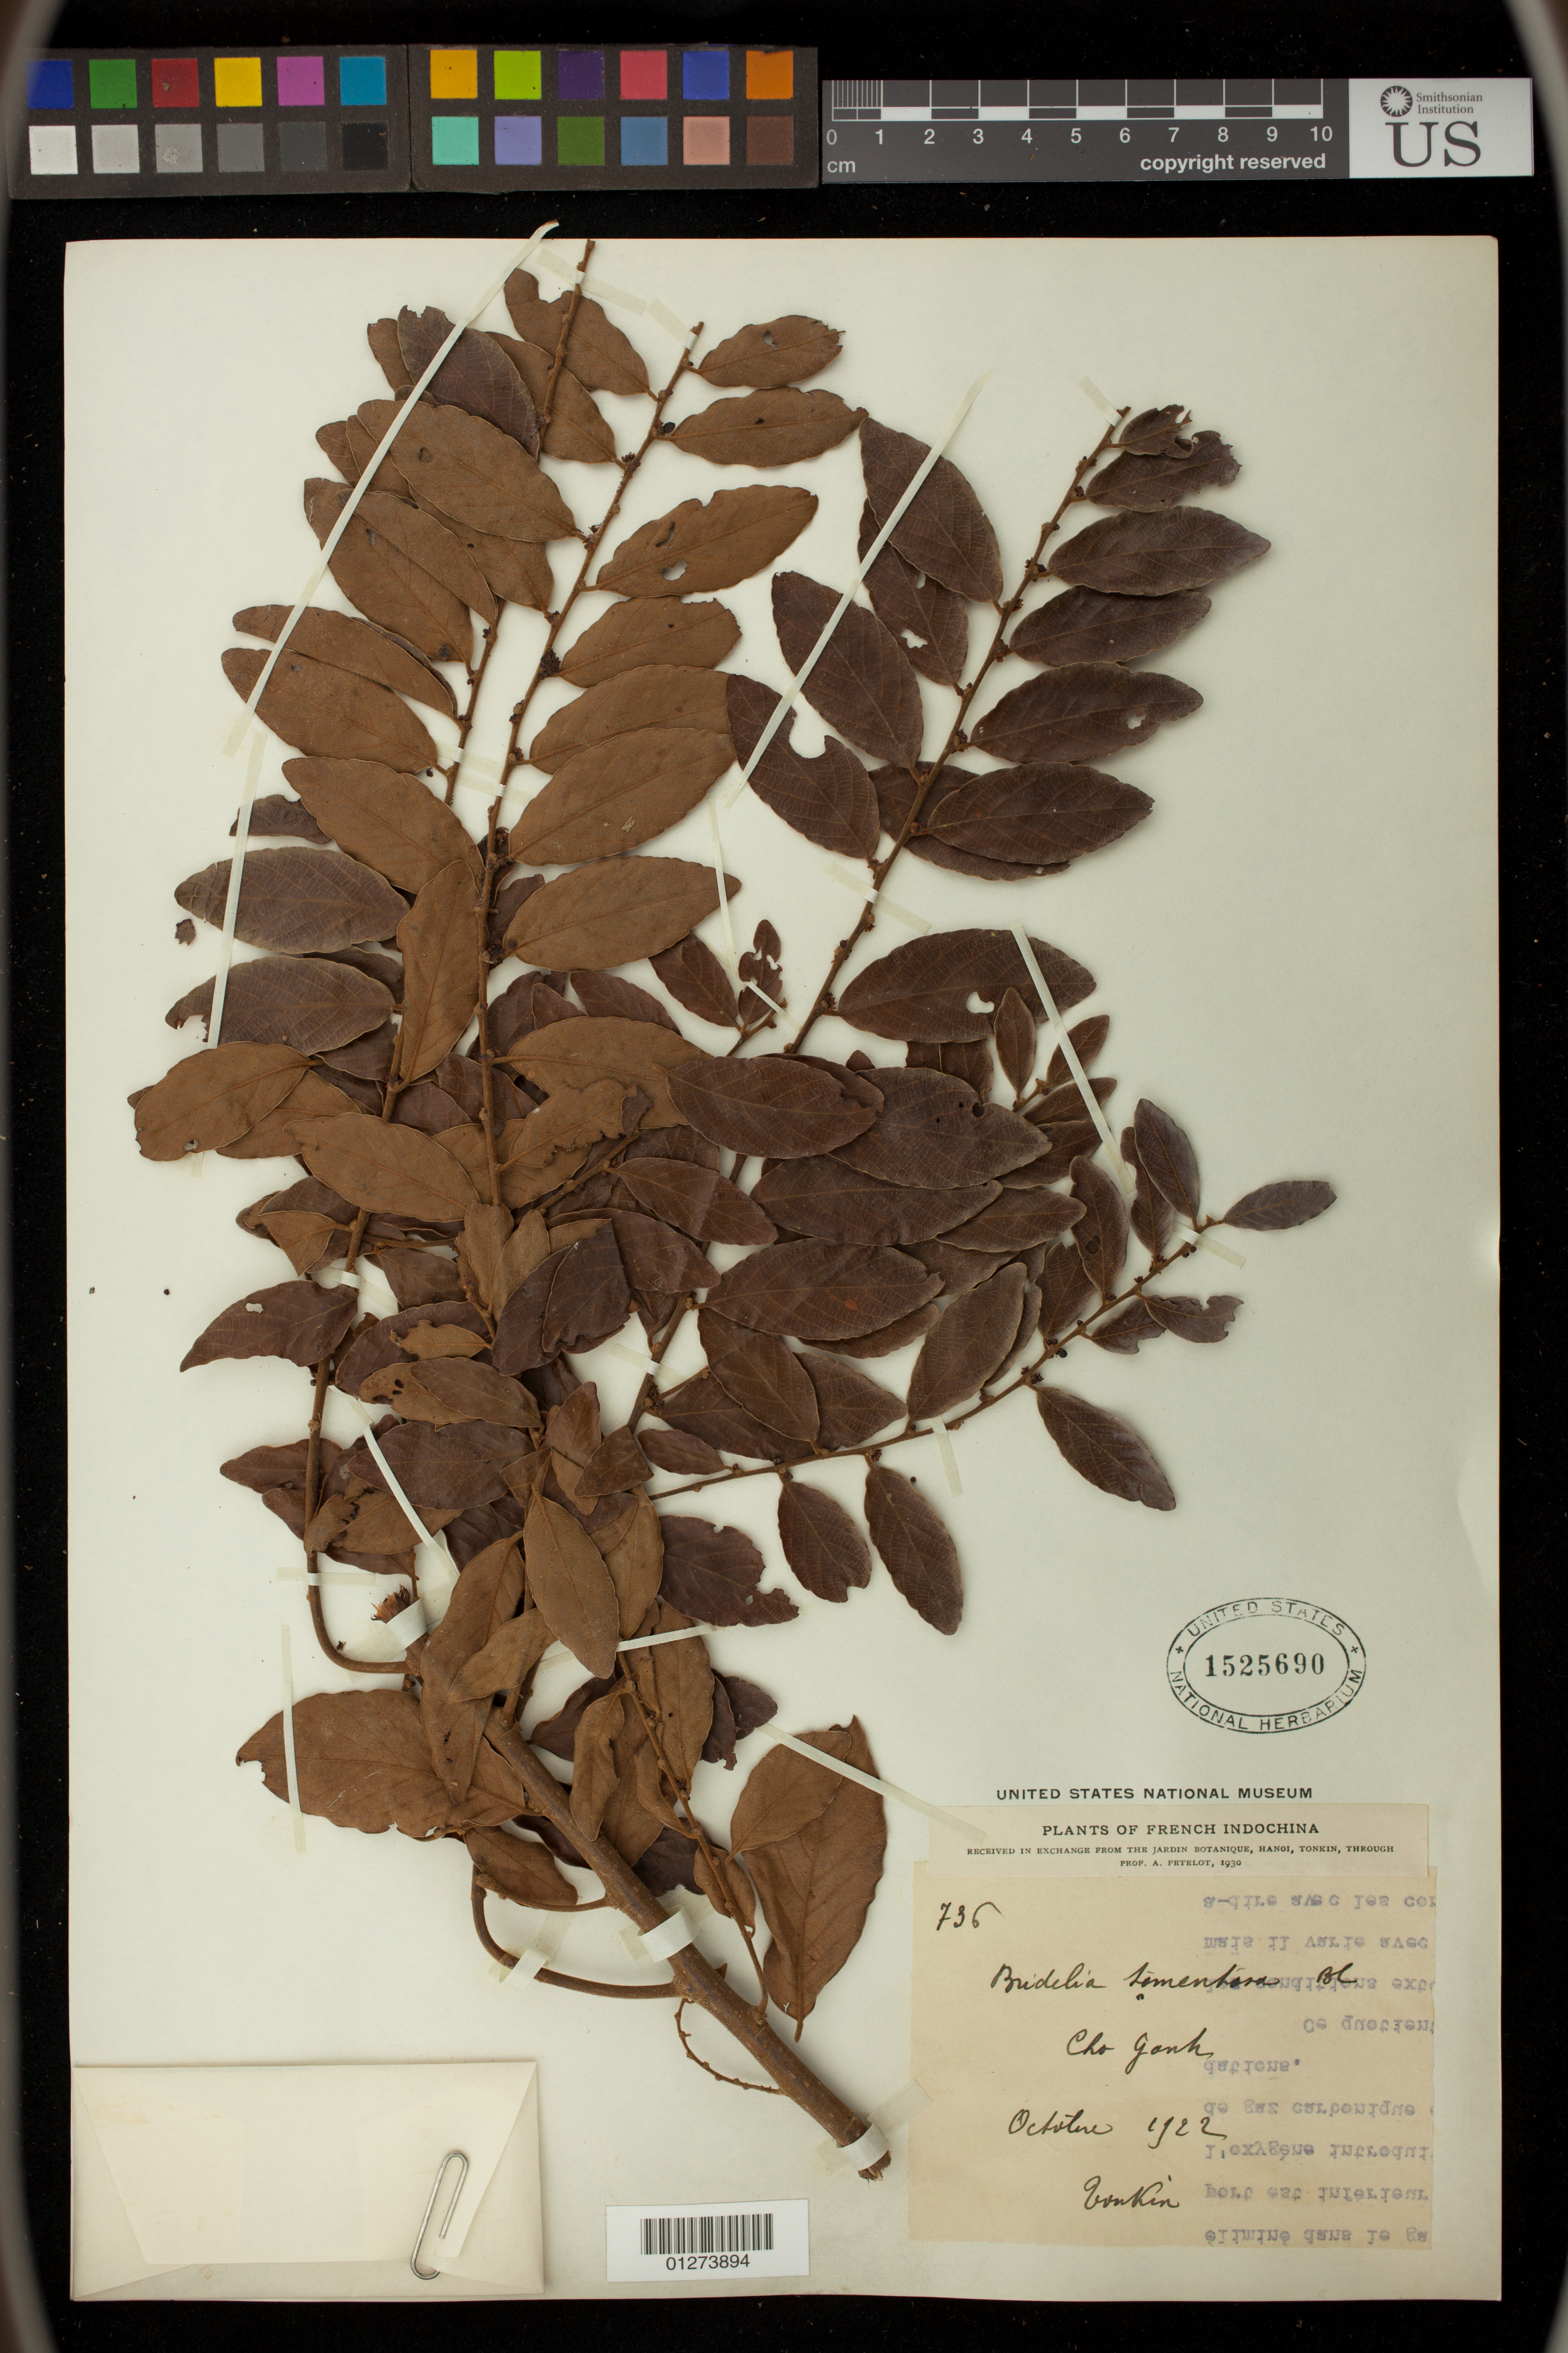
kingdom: Plantae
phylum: Tracheophyta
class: Magnoliopsida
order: Malpighiales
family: Phyllanthaceae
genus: Bridelia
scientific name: Bridelia tomentosa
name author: Blume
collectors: A. Petelot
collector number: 736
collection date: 1922-10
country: Vietnam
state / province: Ninh Binh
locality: Tonkin. Cho Ganh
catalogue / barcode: US 1525690